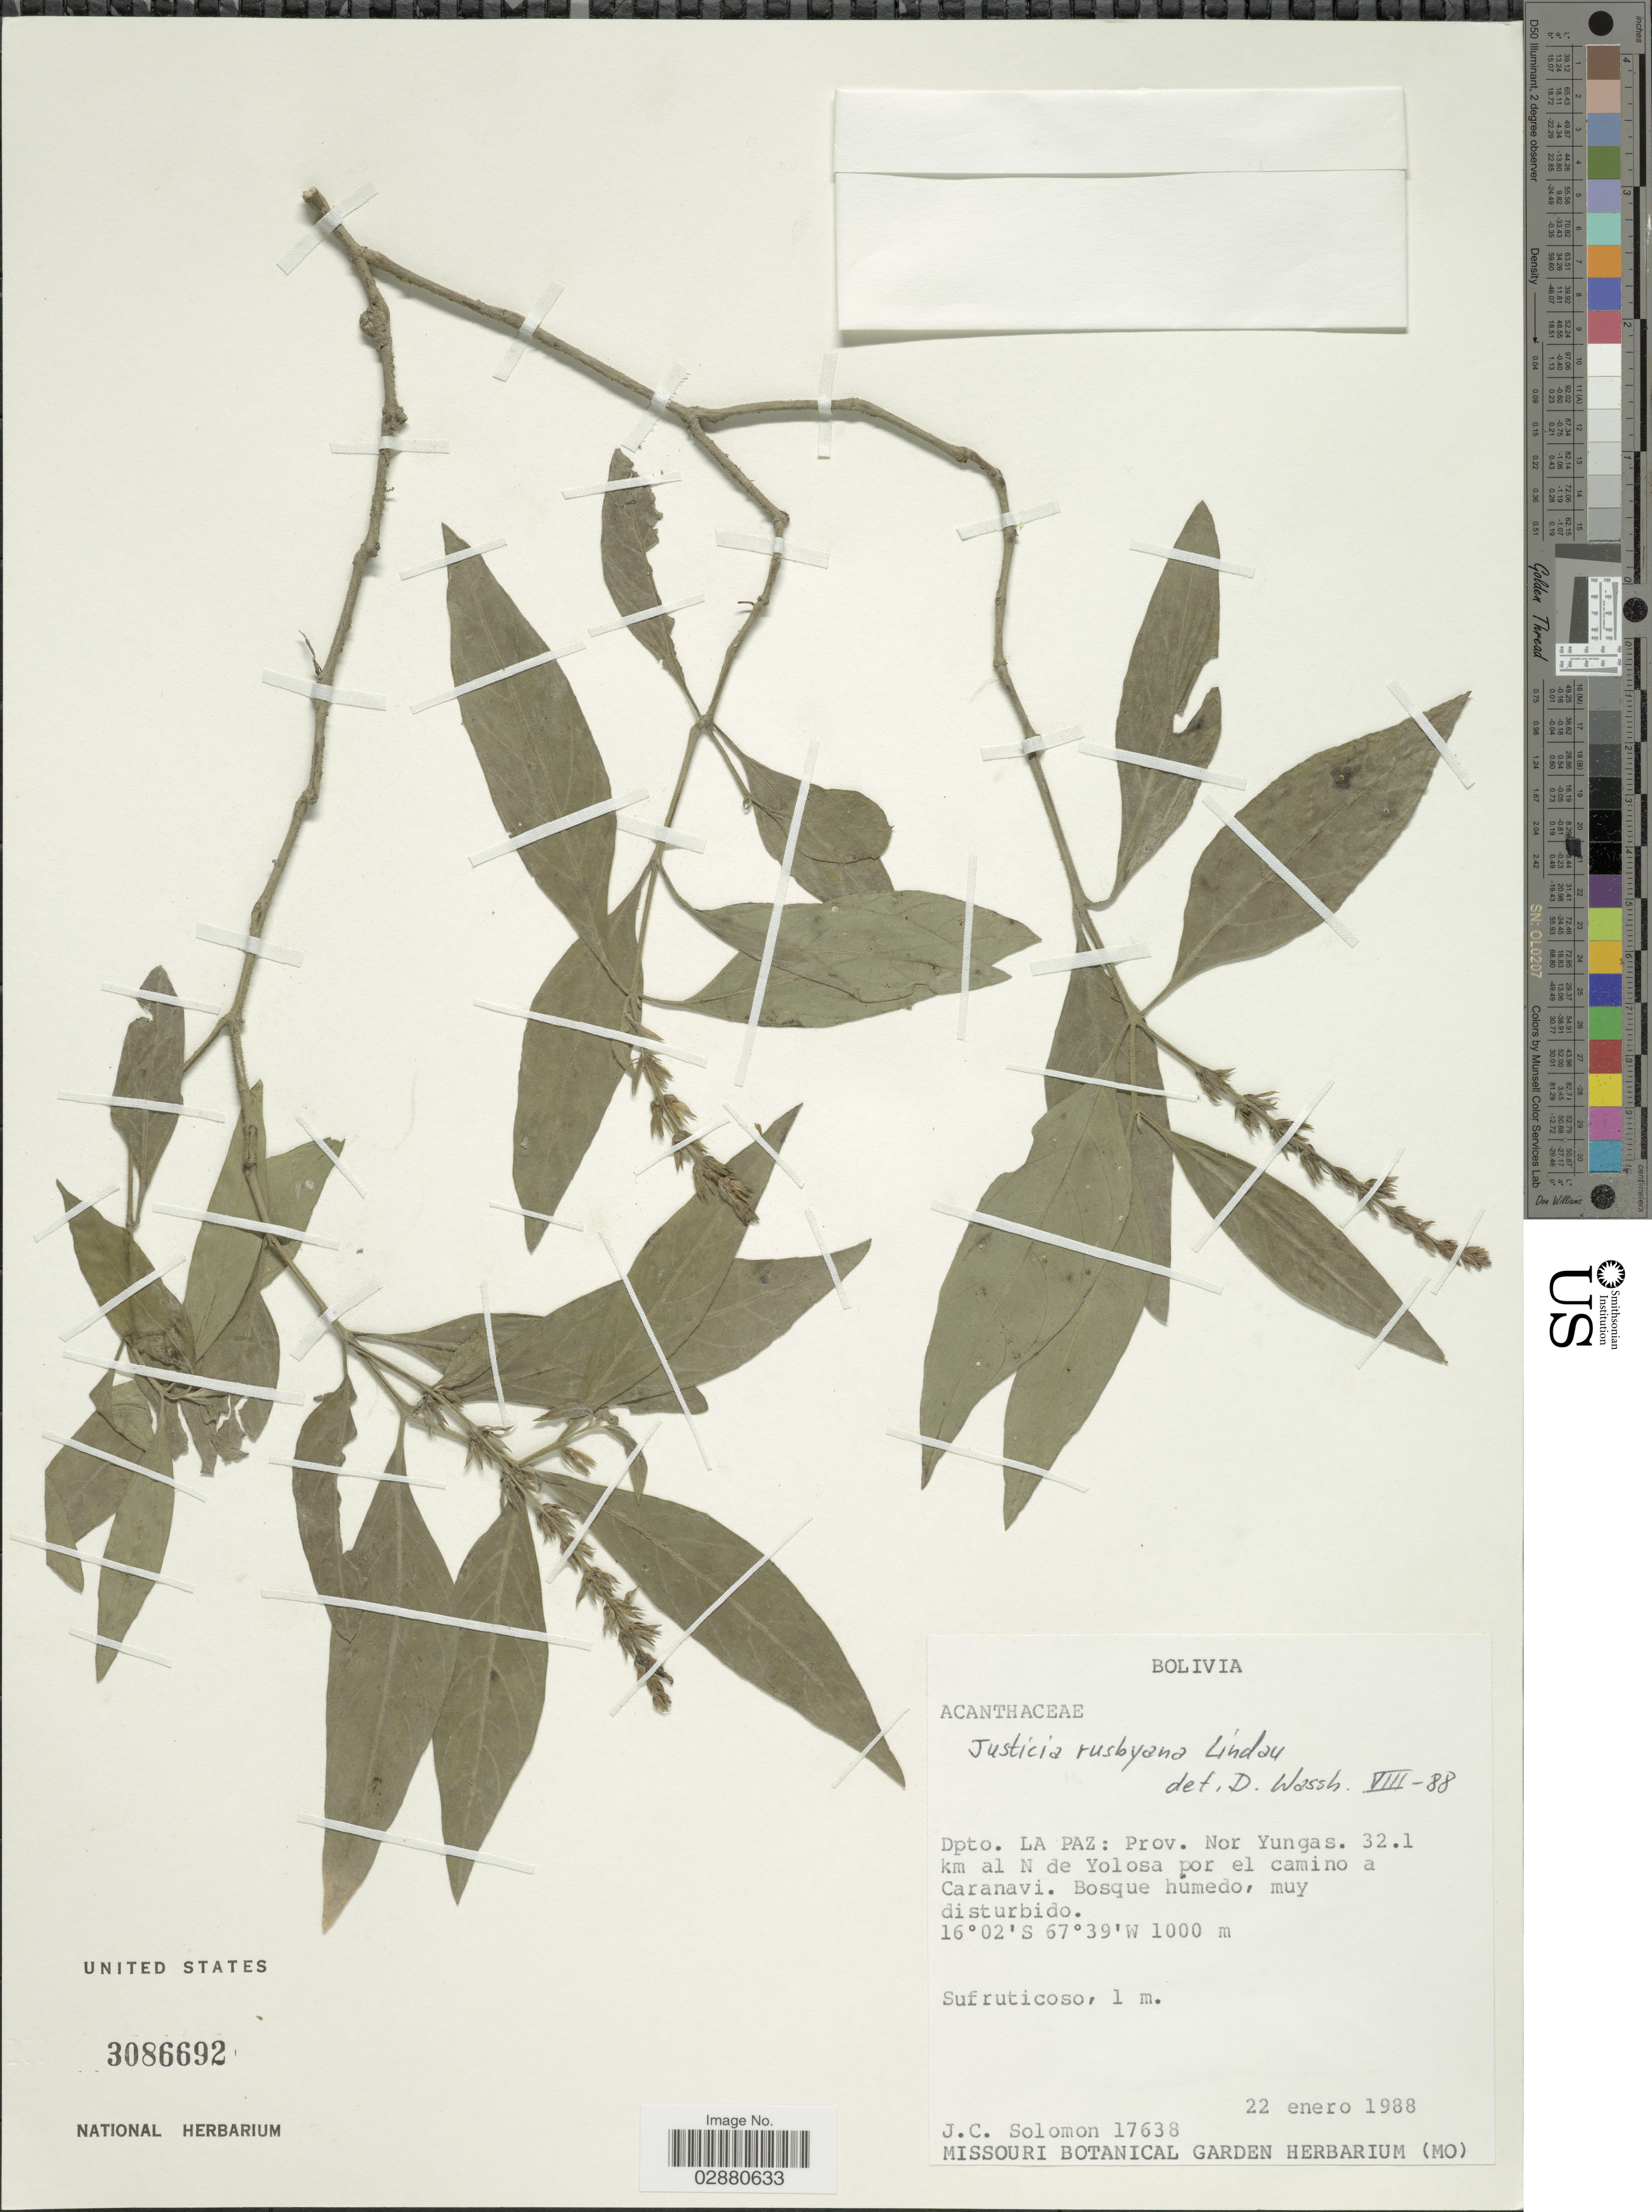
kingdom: Plantae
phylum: Tracheophyta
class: Magnoliopsida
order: Lamiales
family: Acanthaceae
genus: Justicia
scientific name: Justicia rusbyana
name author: Lindau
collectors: J. C. Solomon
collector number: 17638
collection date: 1988-01-22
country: Bolivia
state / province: La Paz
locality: Dpto. La Paz: Prov. Nor Yungas. 32.1 km al N de Yolosa por el camino a Caranavi.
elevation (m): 1000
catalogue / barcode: US 3086692